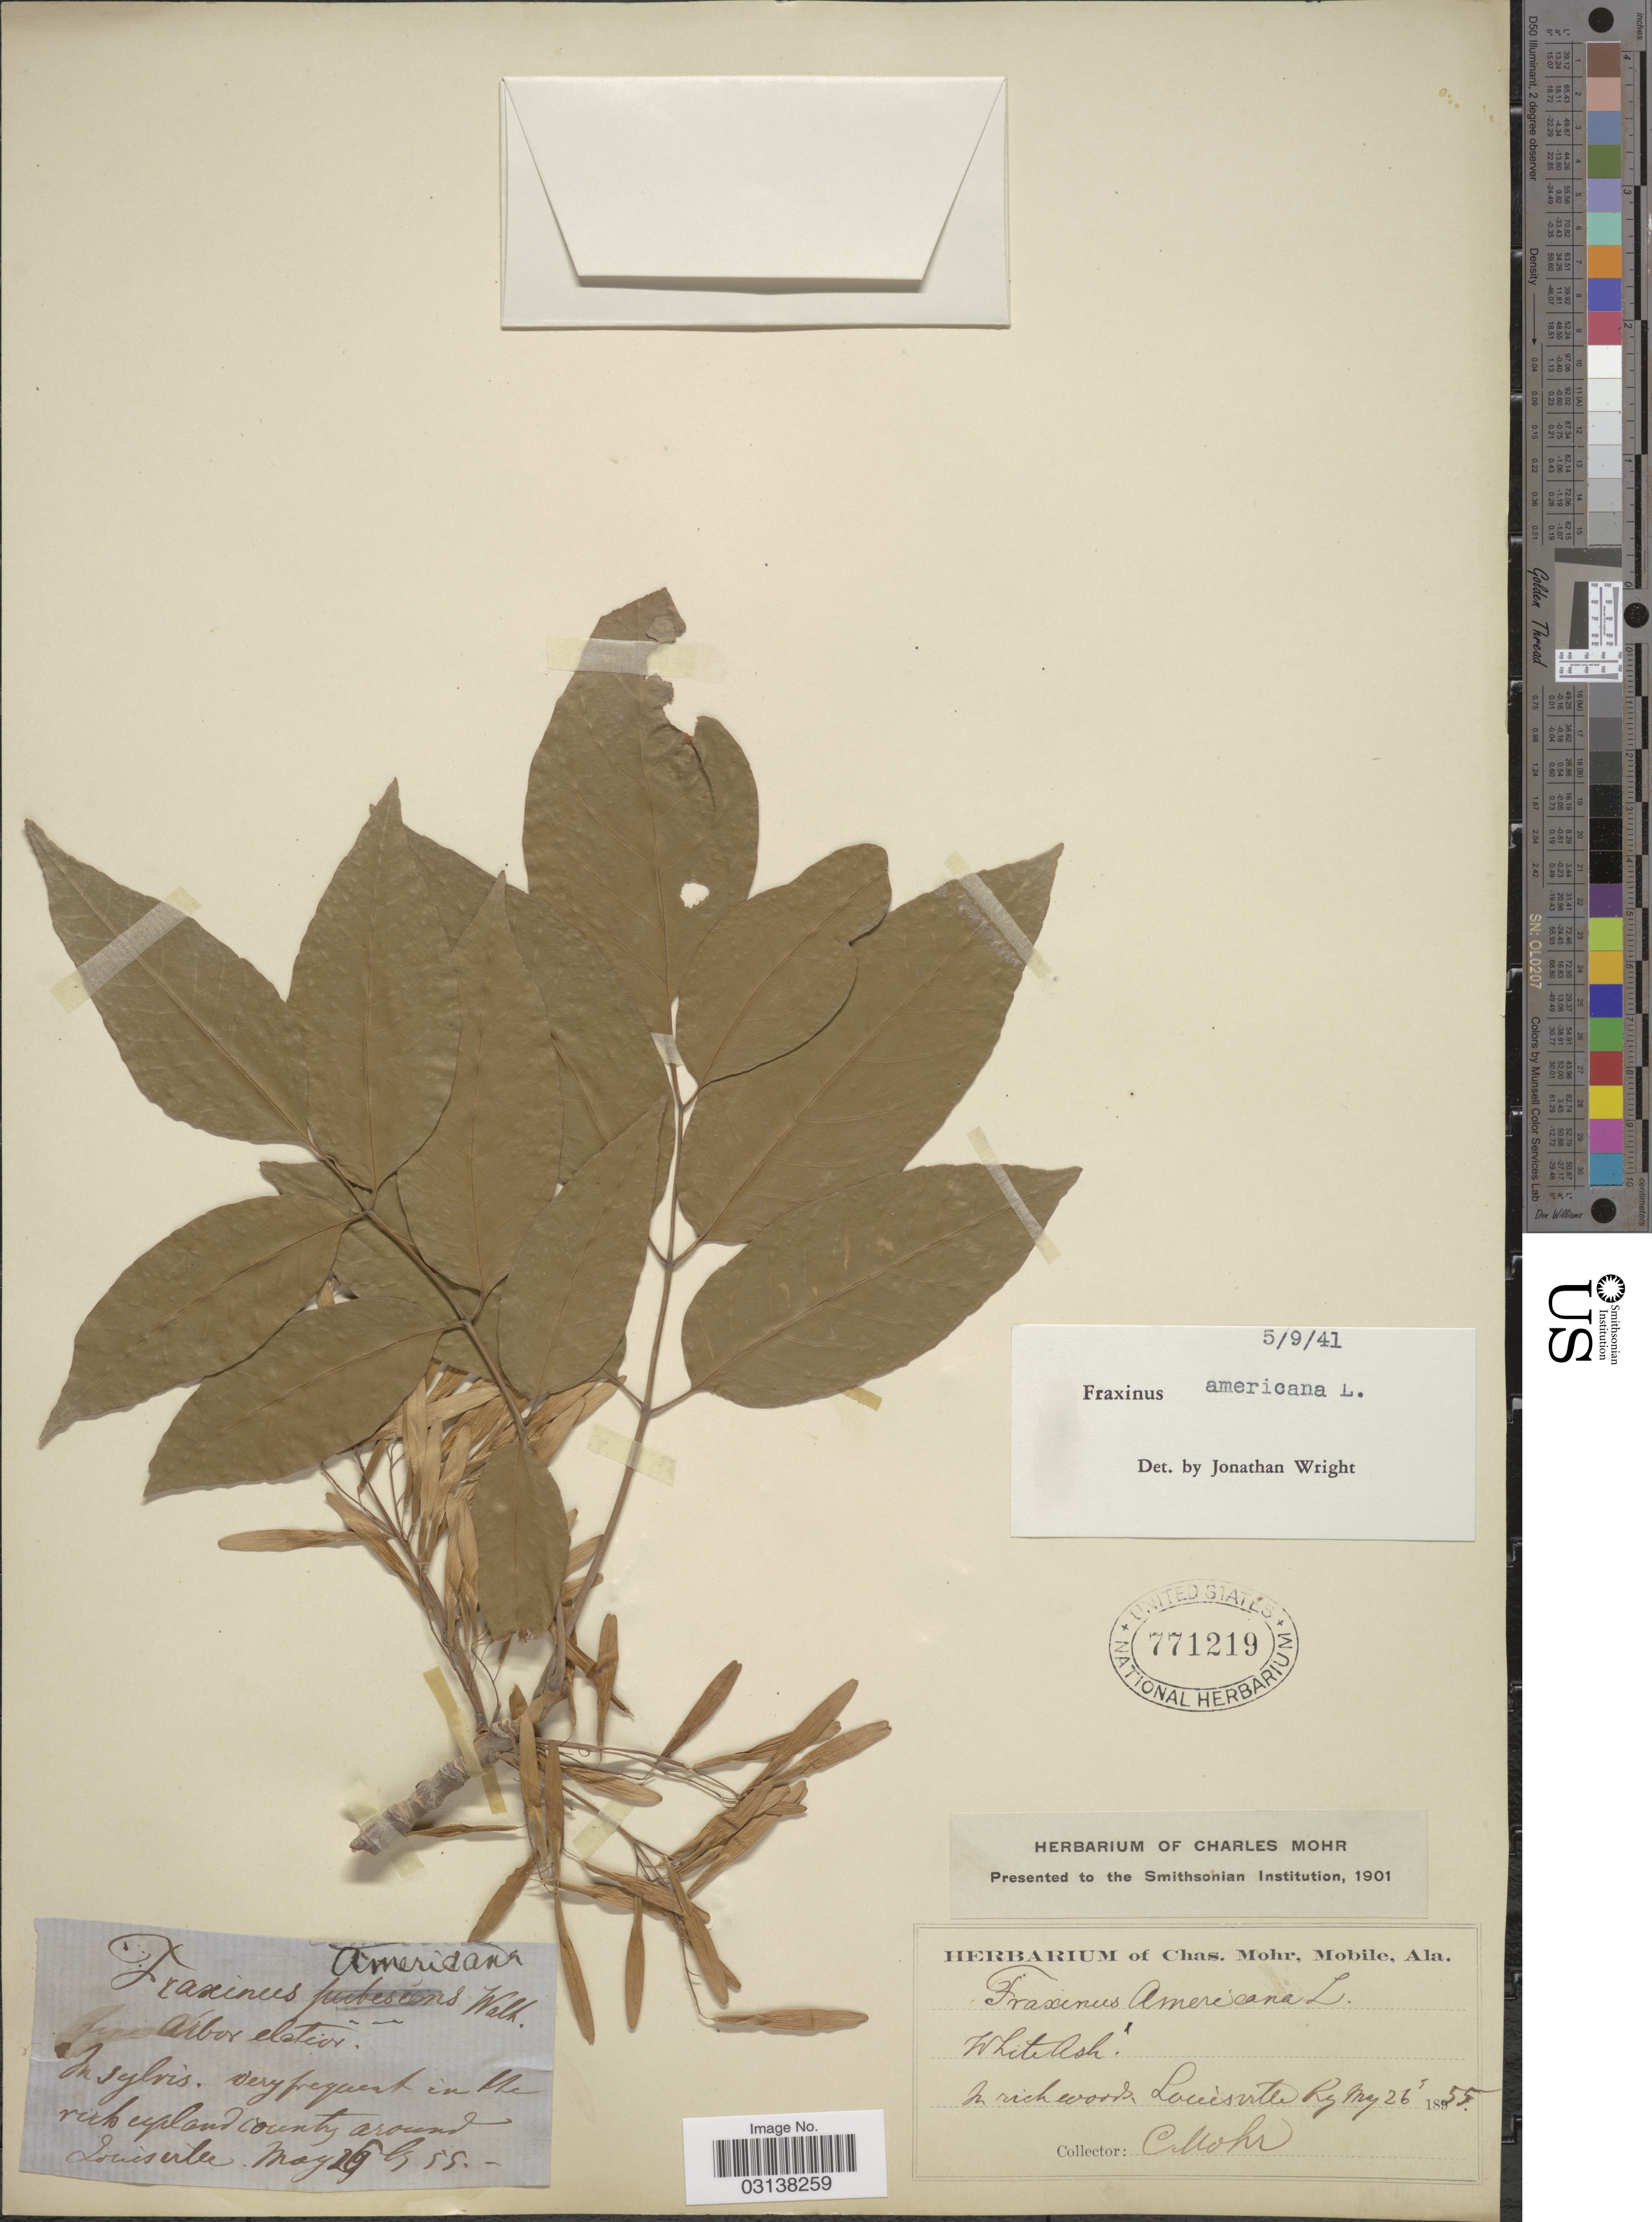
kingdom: Plantae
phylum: Tracheophyta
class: Magnoliopsida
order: Lamiales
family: Oleaceae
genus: Fraxinus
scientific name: Fraxinus americana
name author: L.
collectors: Mohr, C. T. (herbarium)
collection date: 1855-05-26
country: United States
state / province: Kentucky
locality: In rich woods Louisville.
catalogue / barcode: US 771219